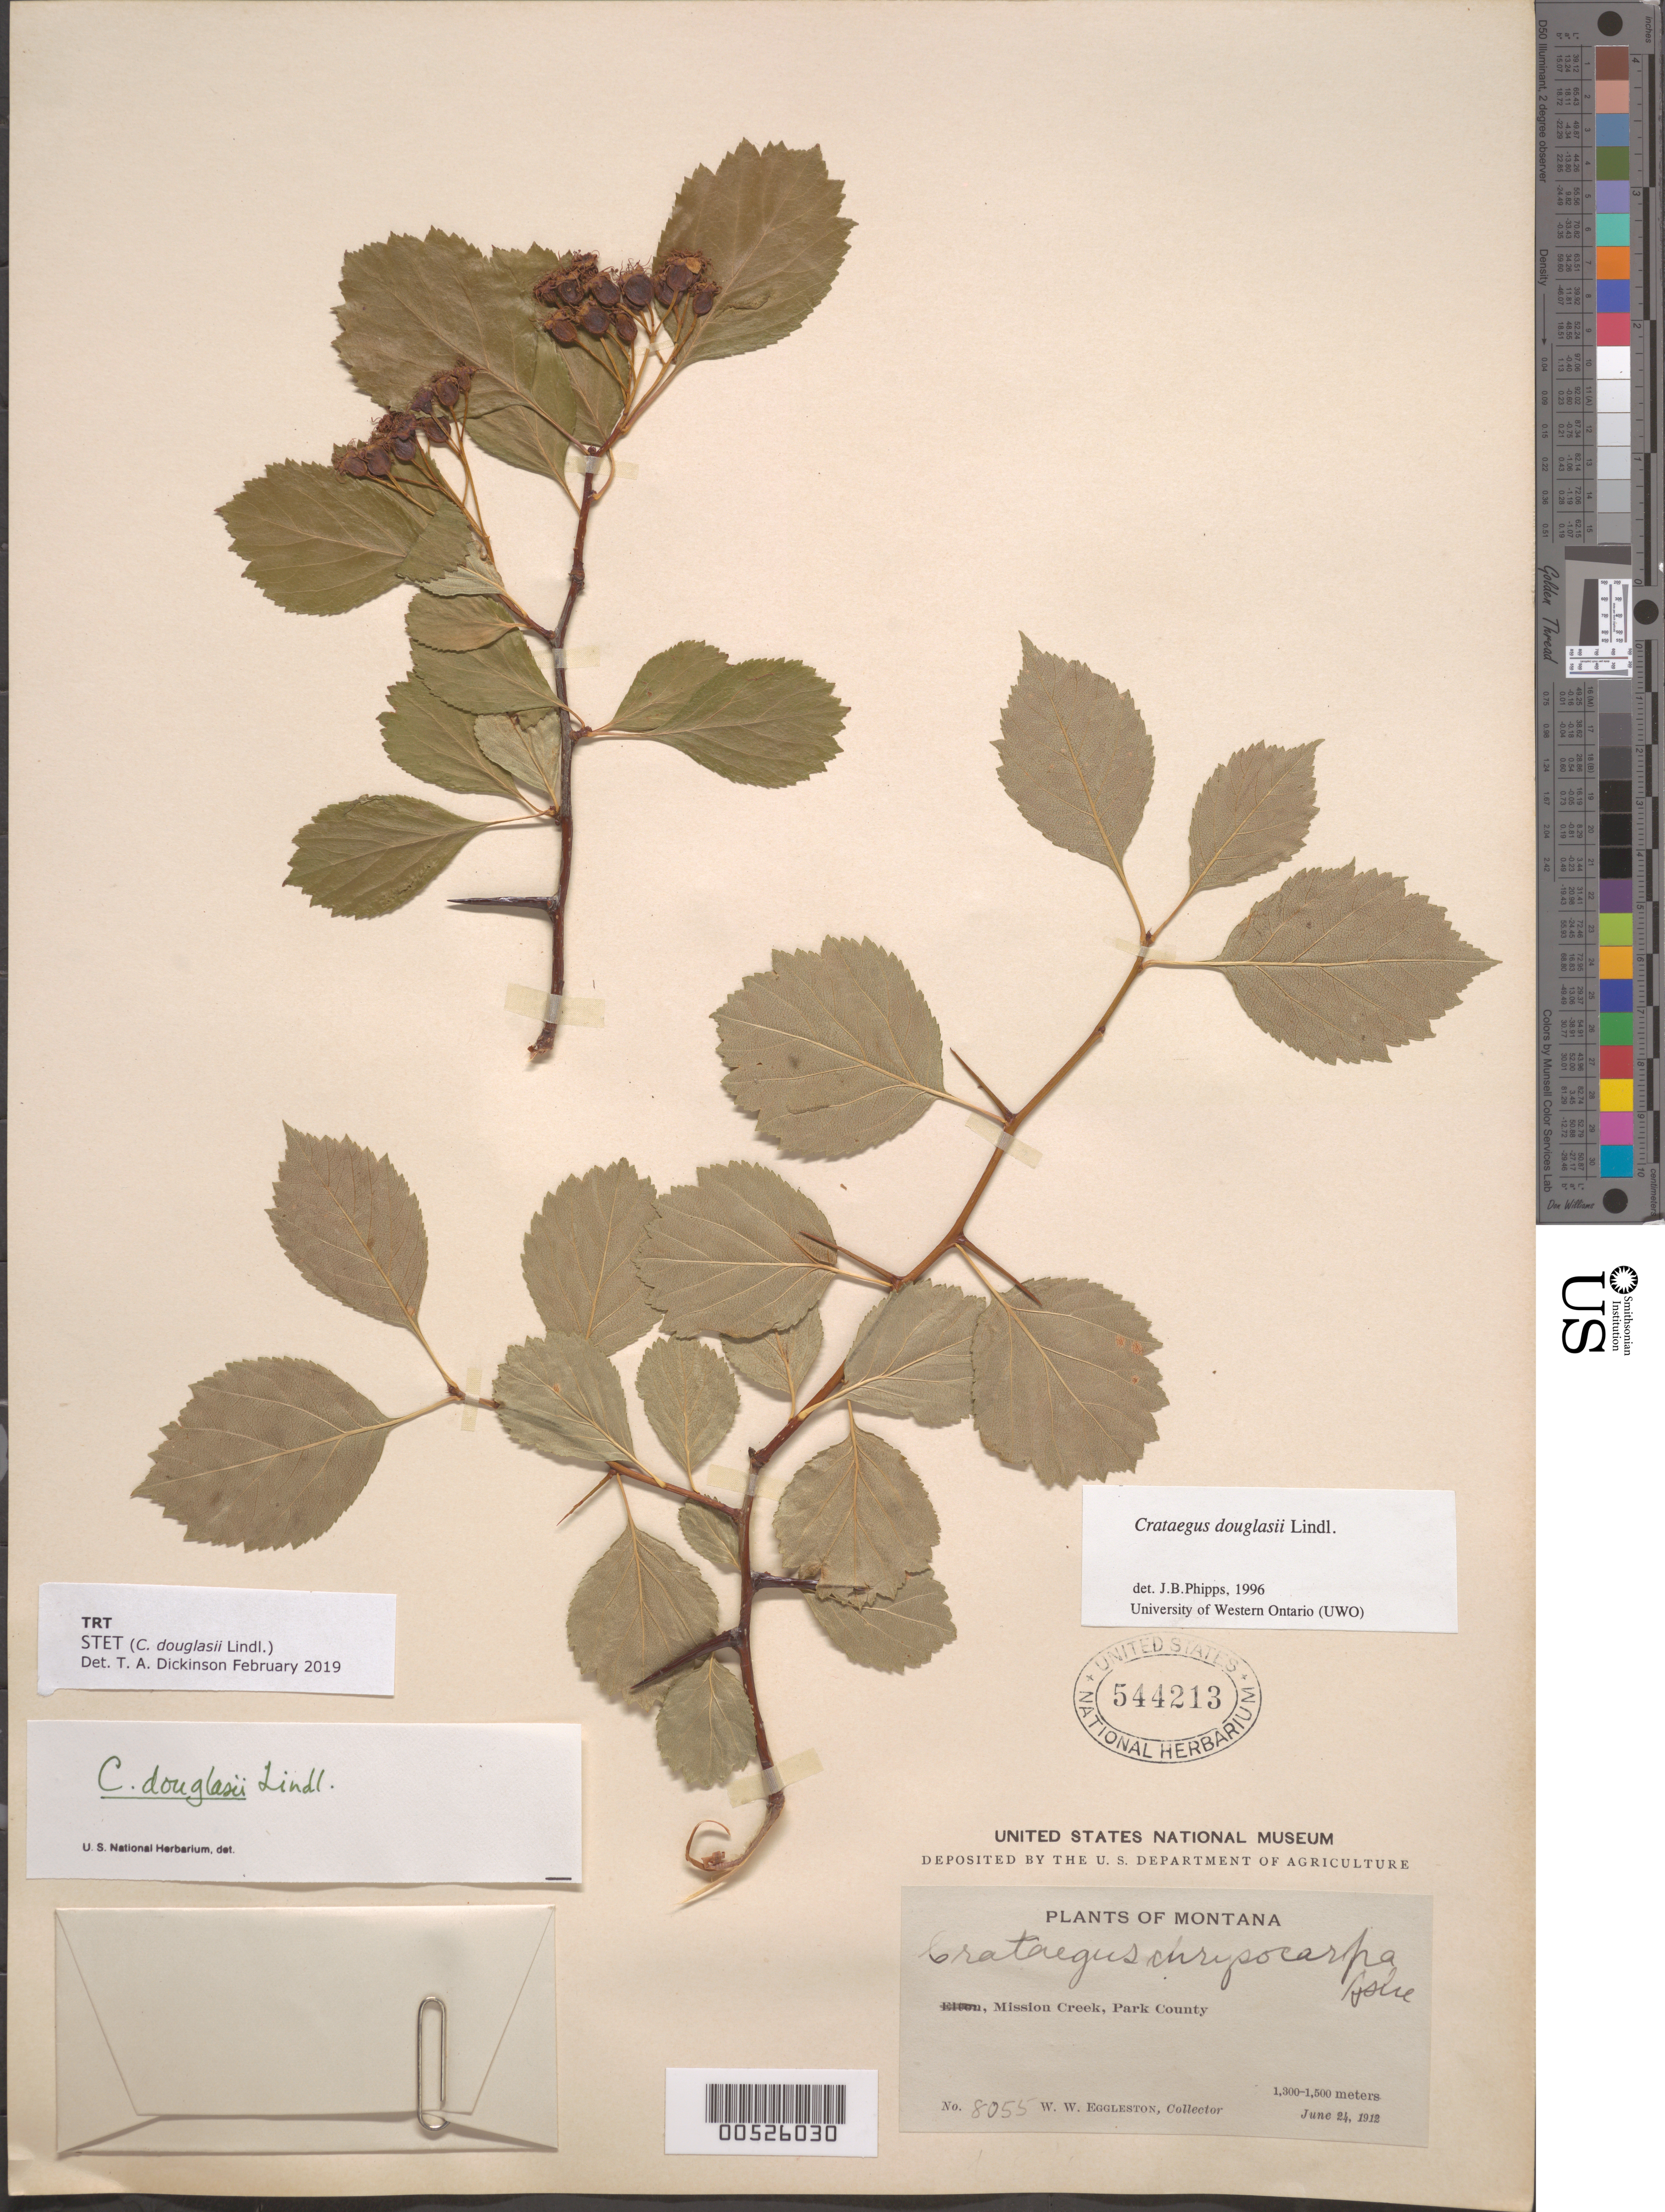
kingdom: Plantae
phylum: Tracheophyta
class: Magnoliopsida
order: Rosales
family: Rosaceae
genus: Crataegus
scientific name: Crataegus douglasii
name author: Lindl.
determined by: Phipps, James B., (UWO), University of Western Ontario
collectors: W. W. Eggleston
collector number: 8055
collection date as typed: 24 Jun 1912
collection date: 1912-06-24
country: United States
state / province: Montana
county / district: Park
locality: Mission Creek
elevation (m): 1300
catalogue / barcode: US 544213